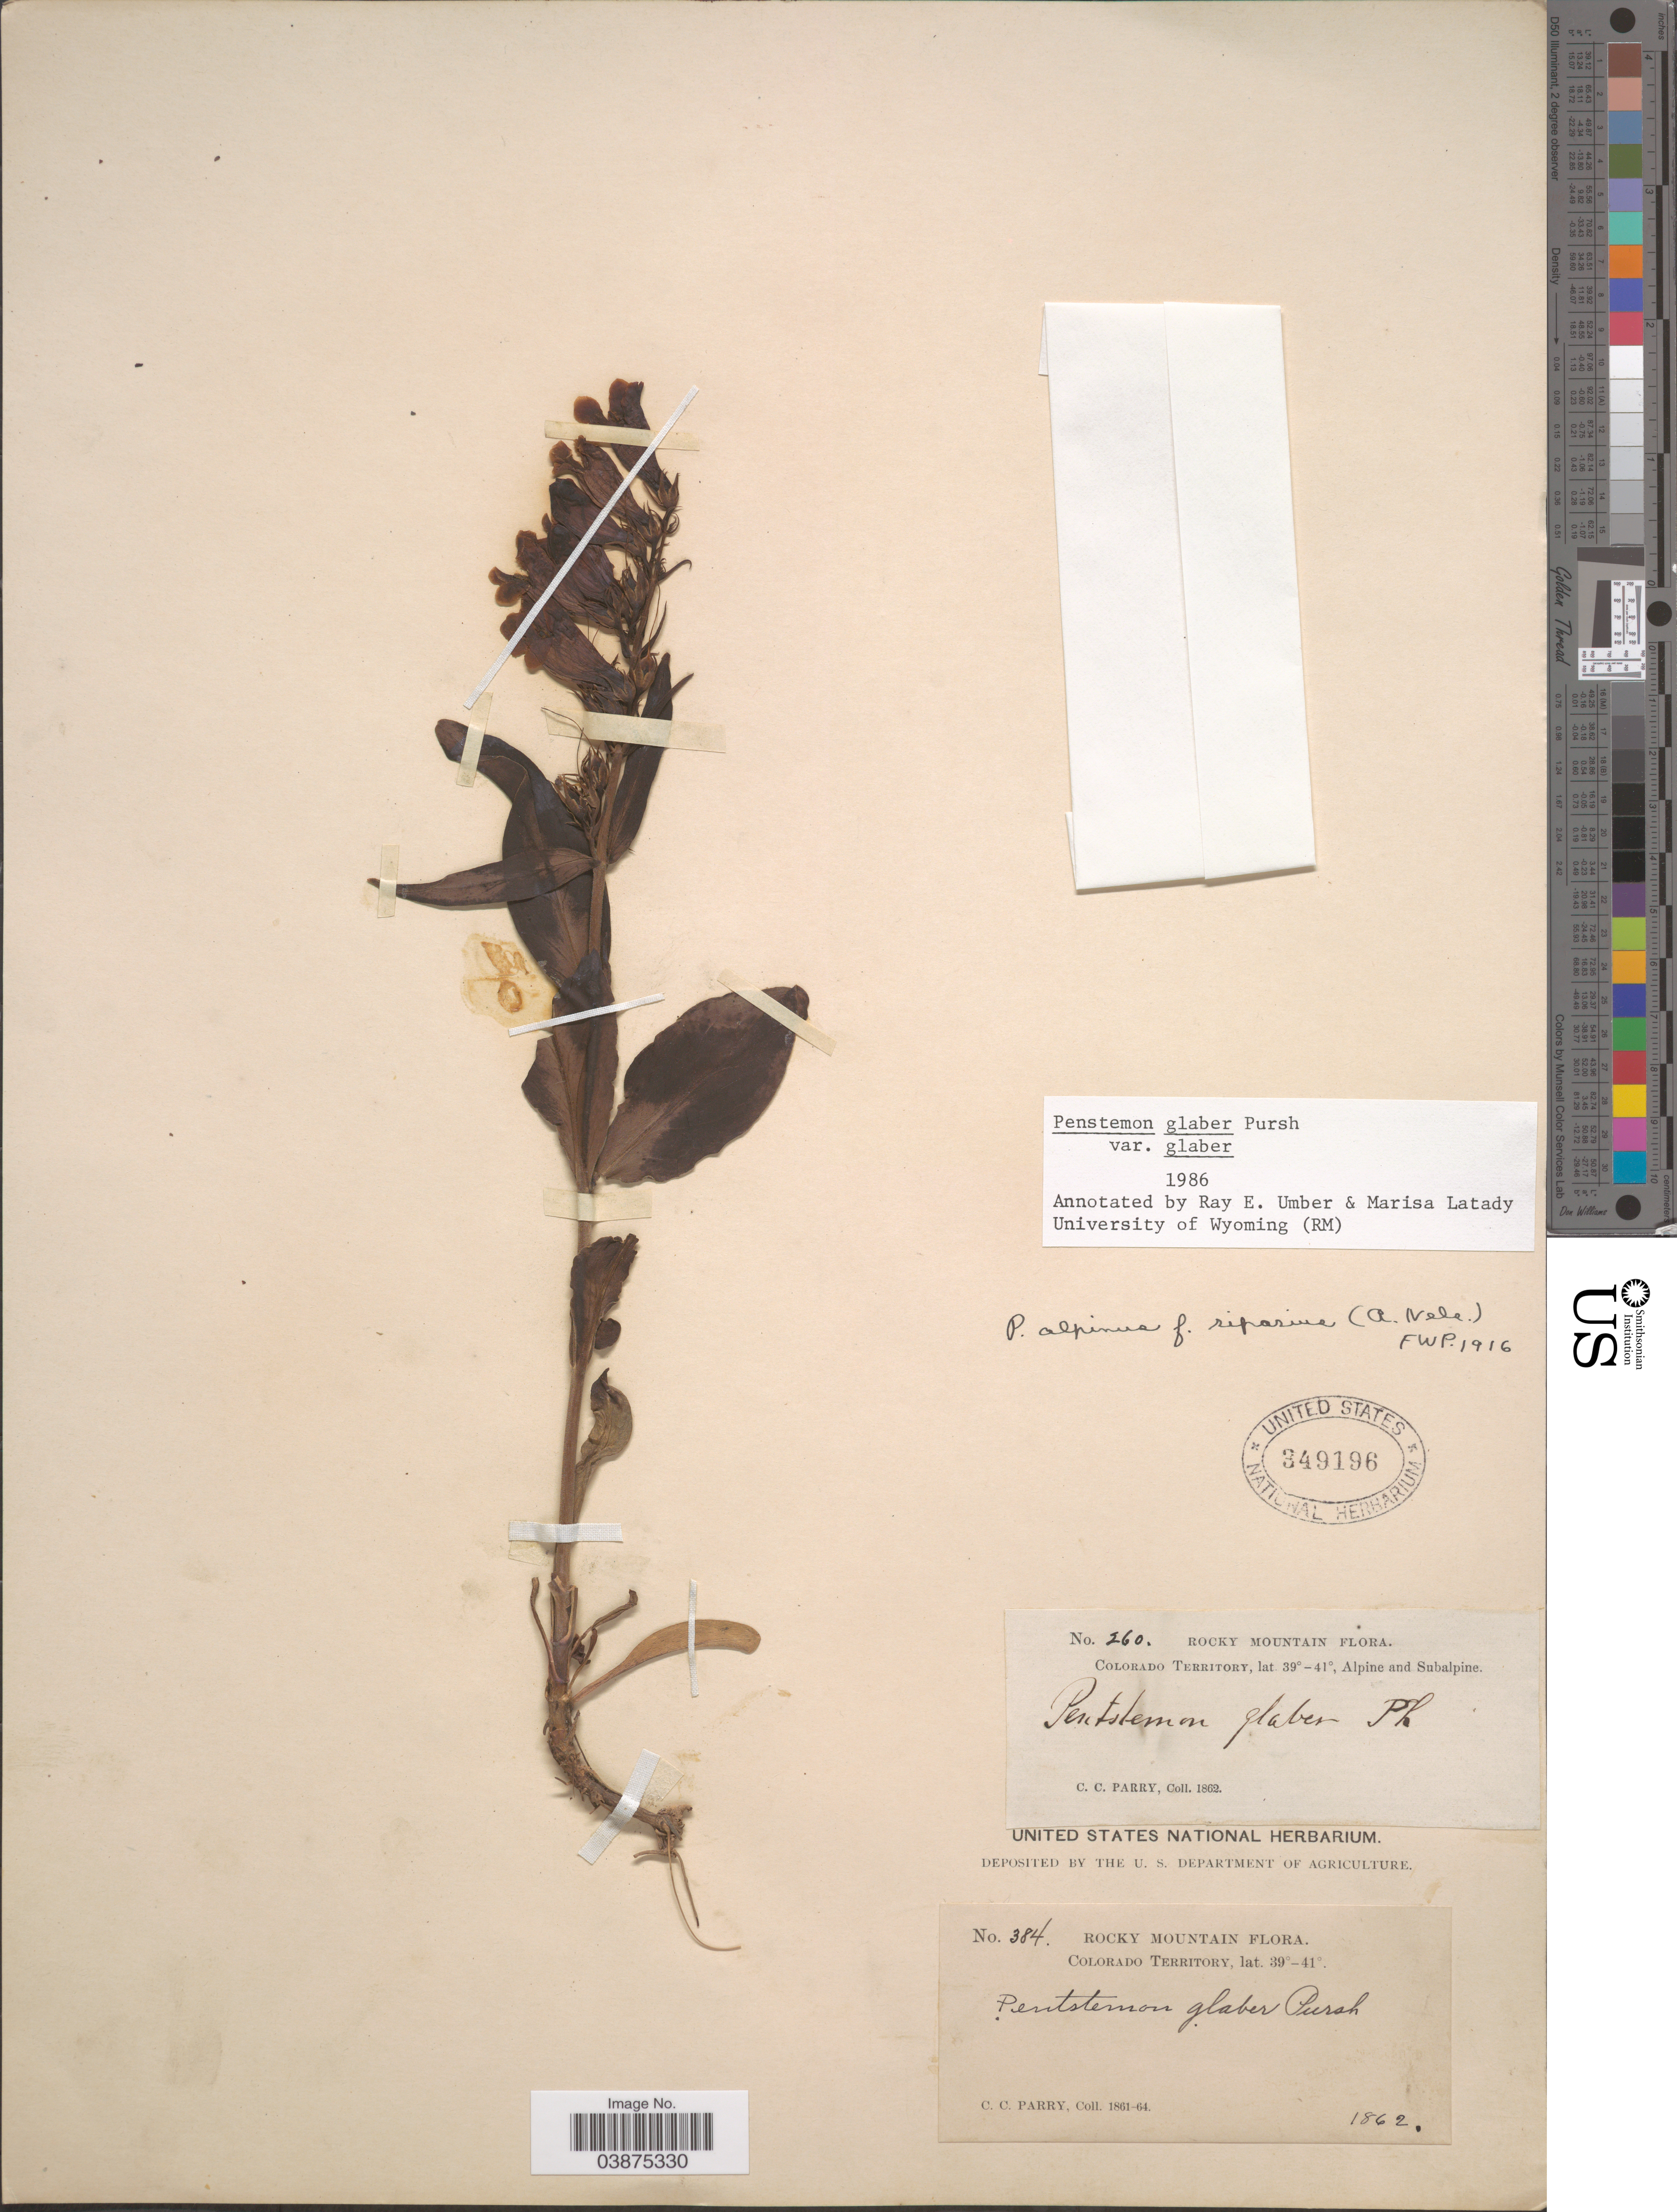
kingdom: Plantae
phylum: Tracheophyta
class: Magnoliopsida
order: Lamiales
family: Plantaginaceae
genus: Penstemon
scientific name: Penstemon glaber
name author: Pursh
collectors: C. C. Parry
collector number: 384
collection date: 1862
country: United States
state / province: Colorado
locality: Rocky Mountain. Colorado Territory.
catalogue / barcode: US 349196